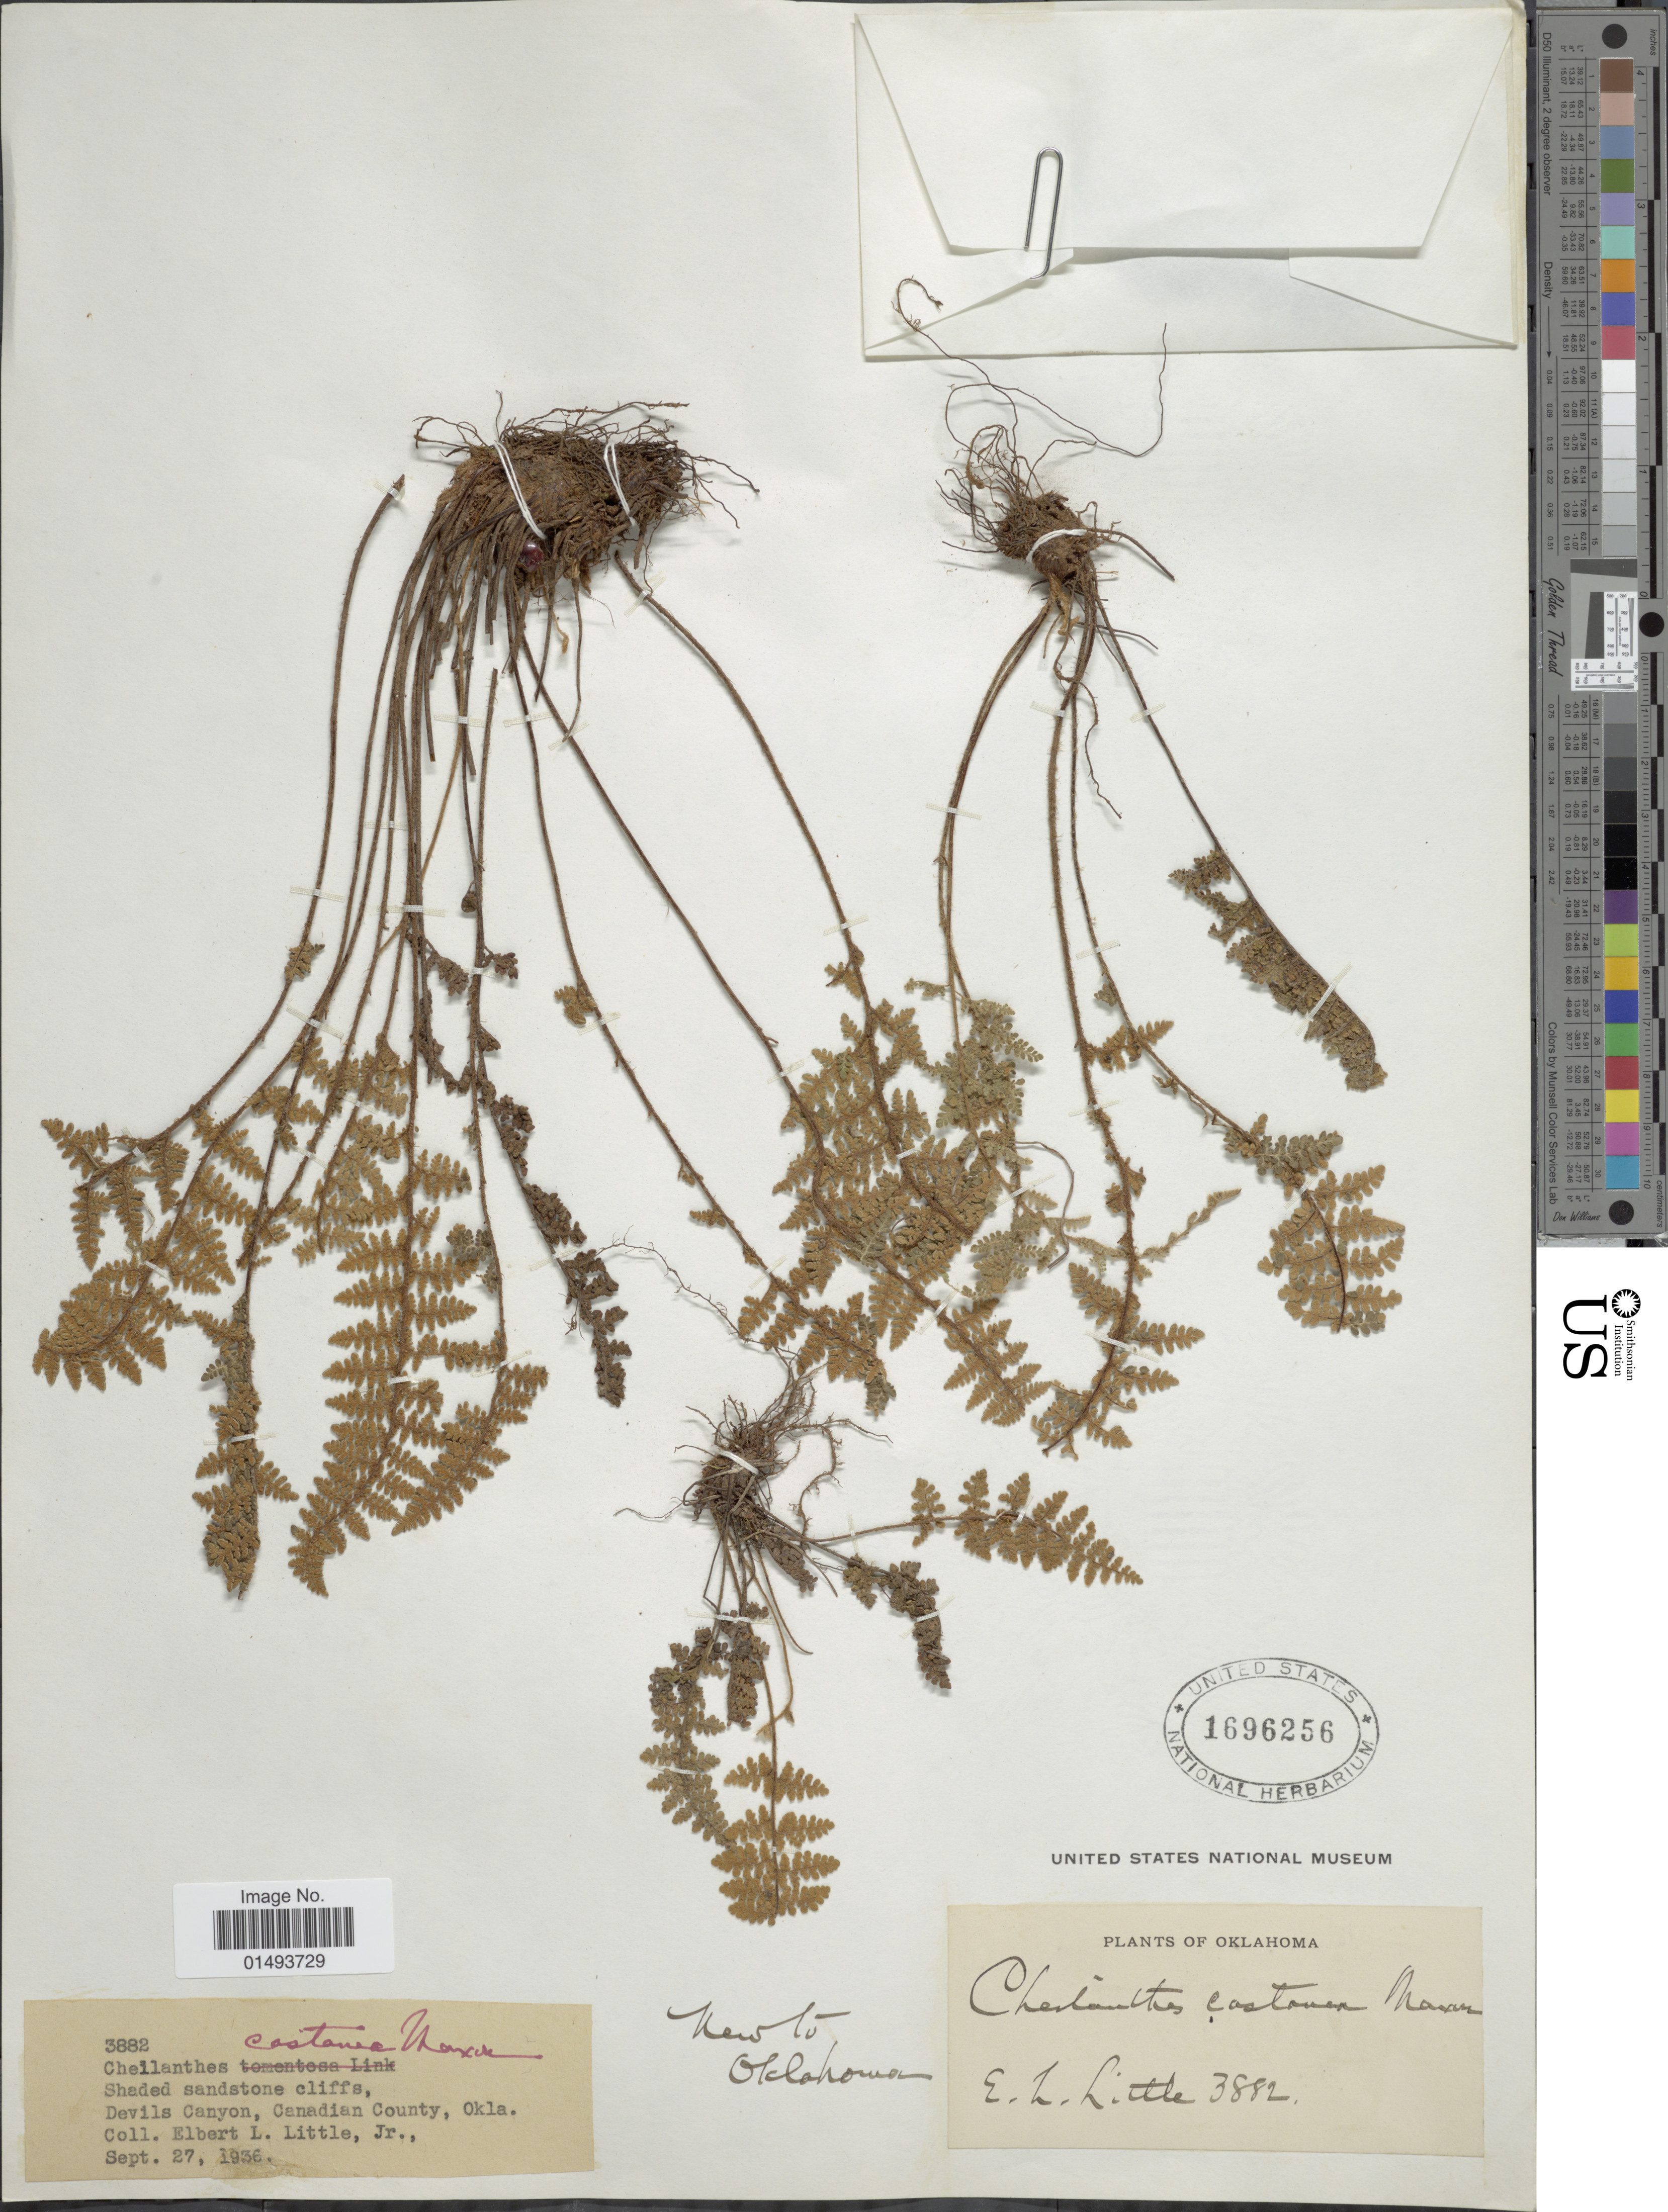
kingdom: Plantae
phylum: Tracheophyta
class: Polypodiopsida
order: Polypodiales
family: Pteridaceae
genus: Myriopteris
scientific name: Myriopteris rufa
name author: Fée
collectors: E. L. Little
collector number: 3882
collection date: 1936-09-27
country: United States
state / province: Oklahoma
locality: Plants of Oklahoma, Shaded sandstone cliffs,Devils Canyon, Canadian County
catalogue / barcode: US 1696256